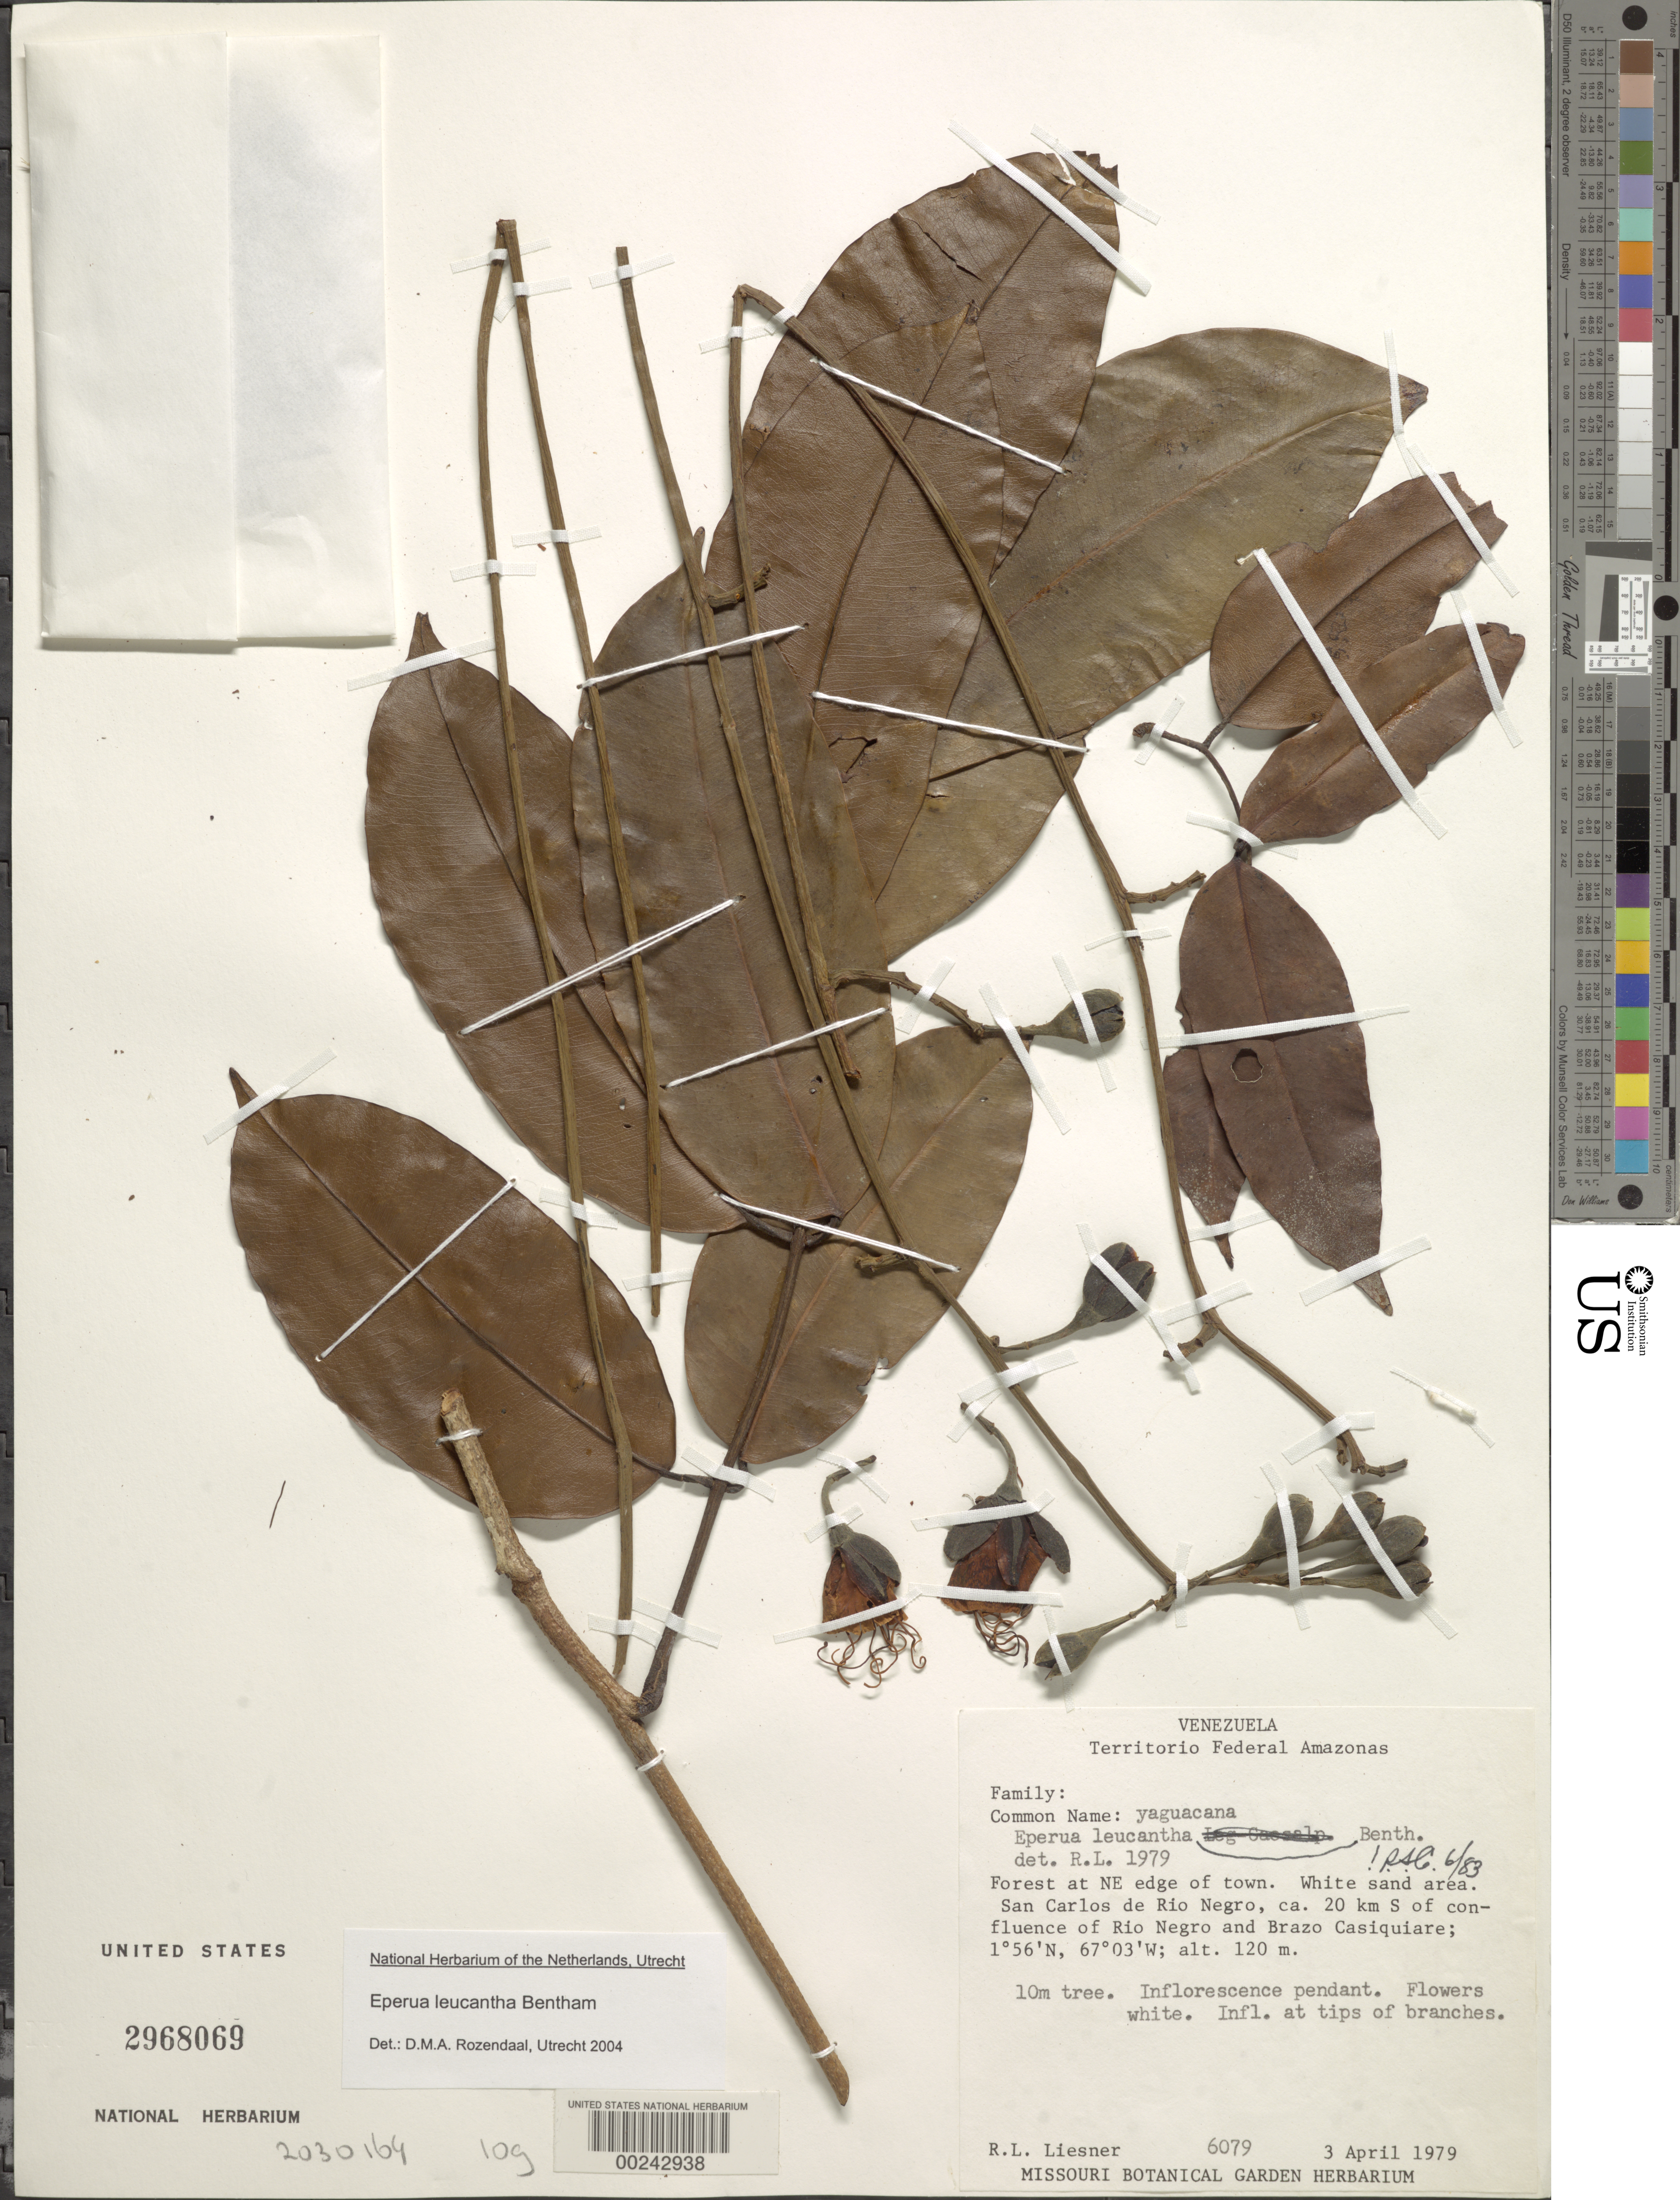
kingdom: Plantae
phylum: Tracheophyta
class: Magnoliopsida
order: Fabales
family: Fabaceae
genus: Eperua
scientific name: Eperua leucantha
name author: Benth.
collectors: R. L. Liesner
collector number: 6079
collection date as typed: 03 Apr 1979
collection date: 1979-04-03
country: Venezuela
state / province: Amazonas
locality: Ne edge of town; san carlos de rio negro ca 20 km s of confluence of rio negro and brazo casiquiare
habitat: Forest; white sand area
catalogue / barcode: US 2968069